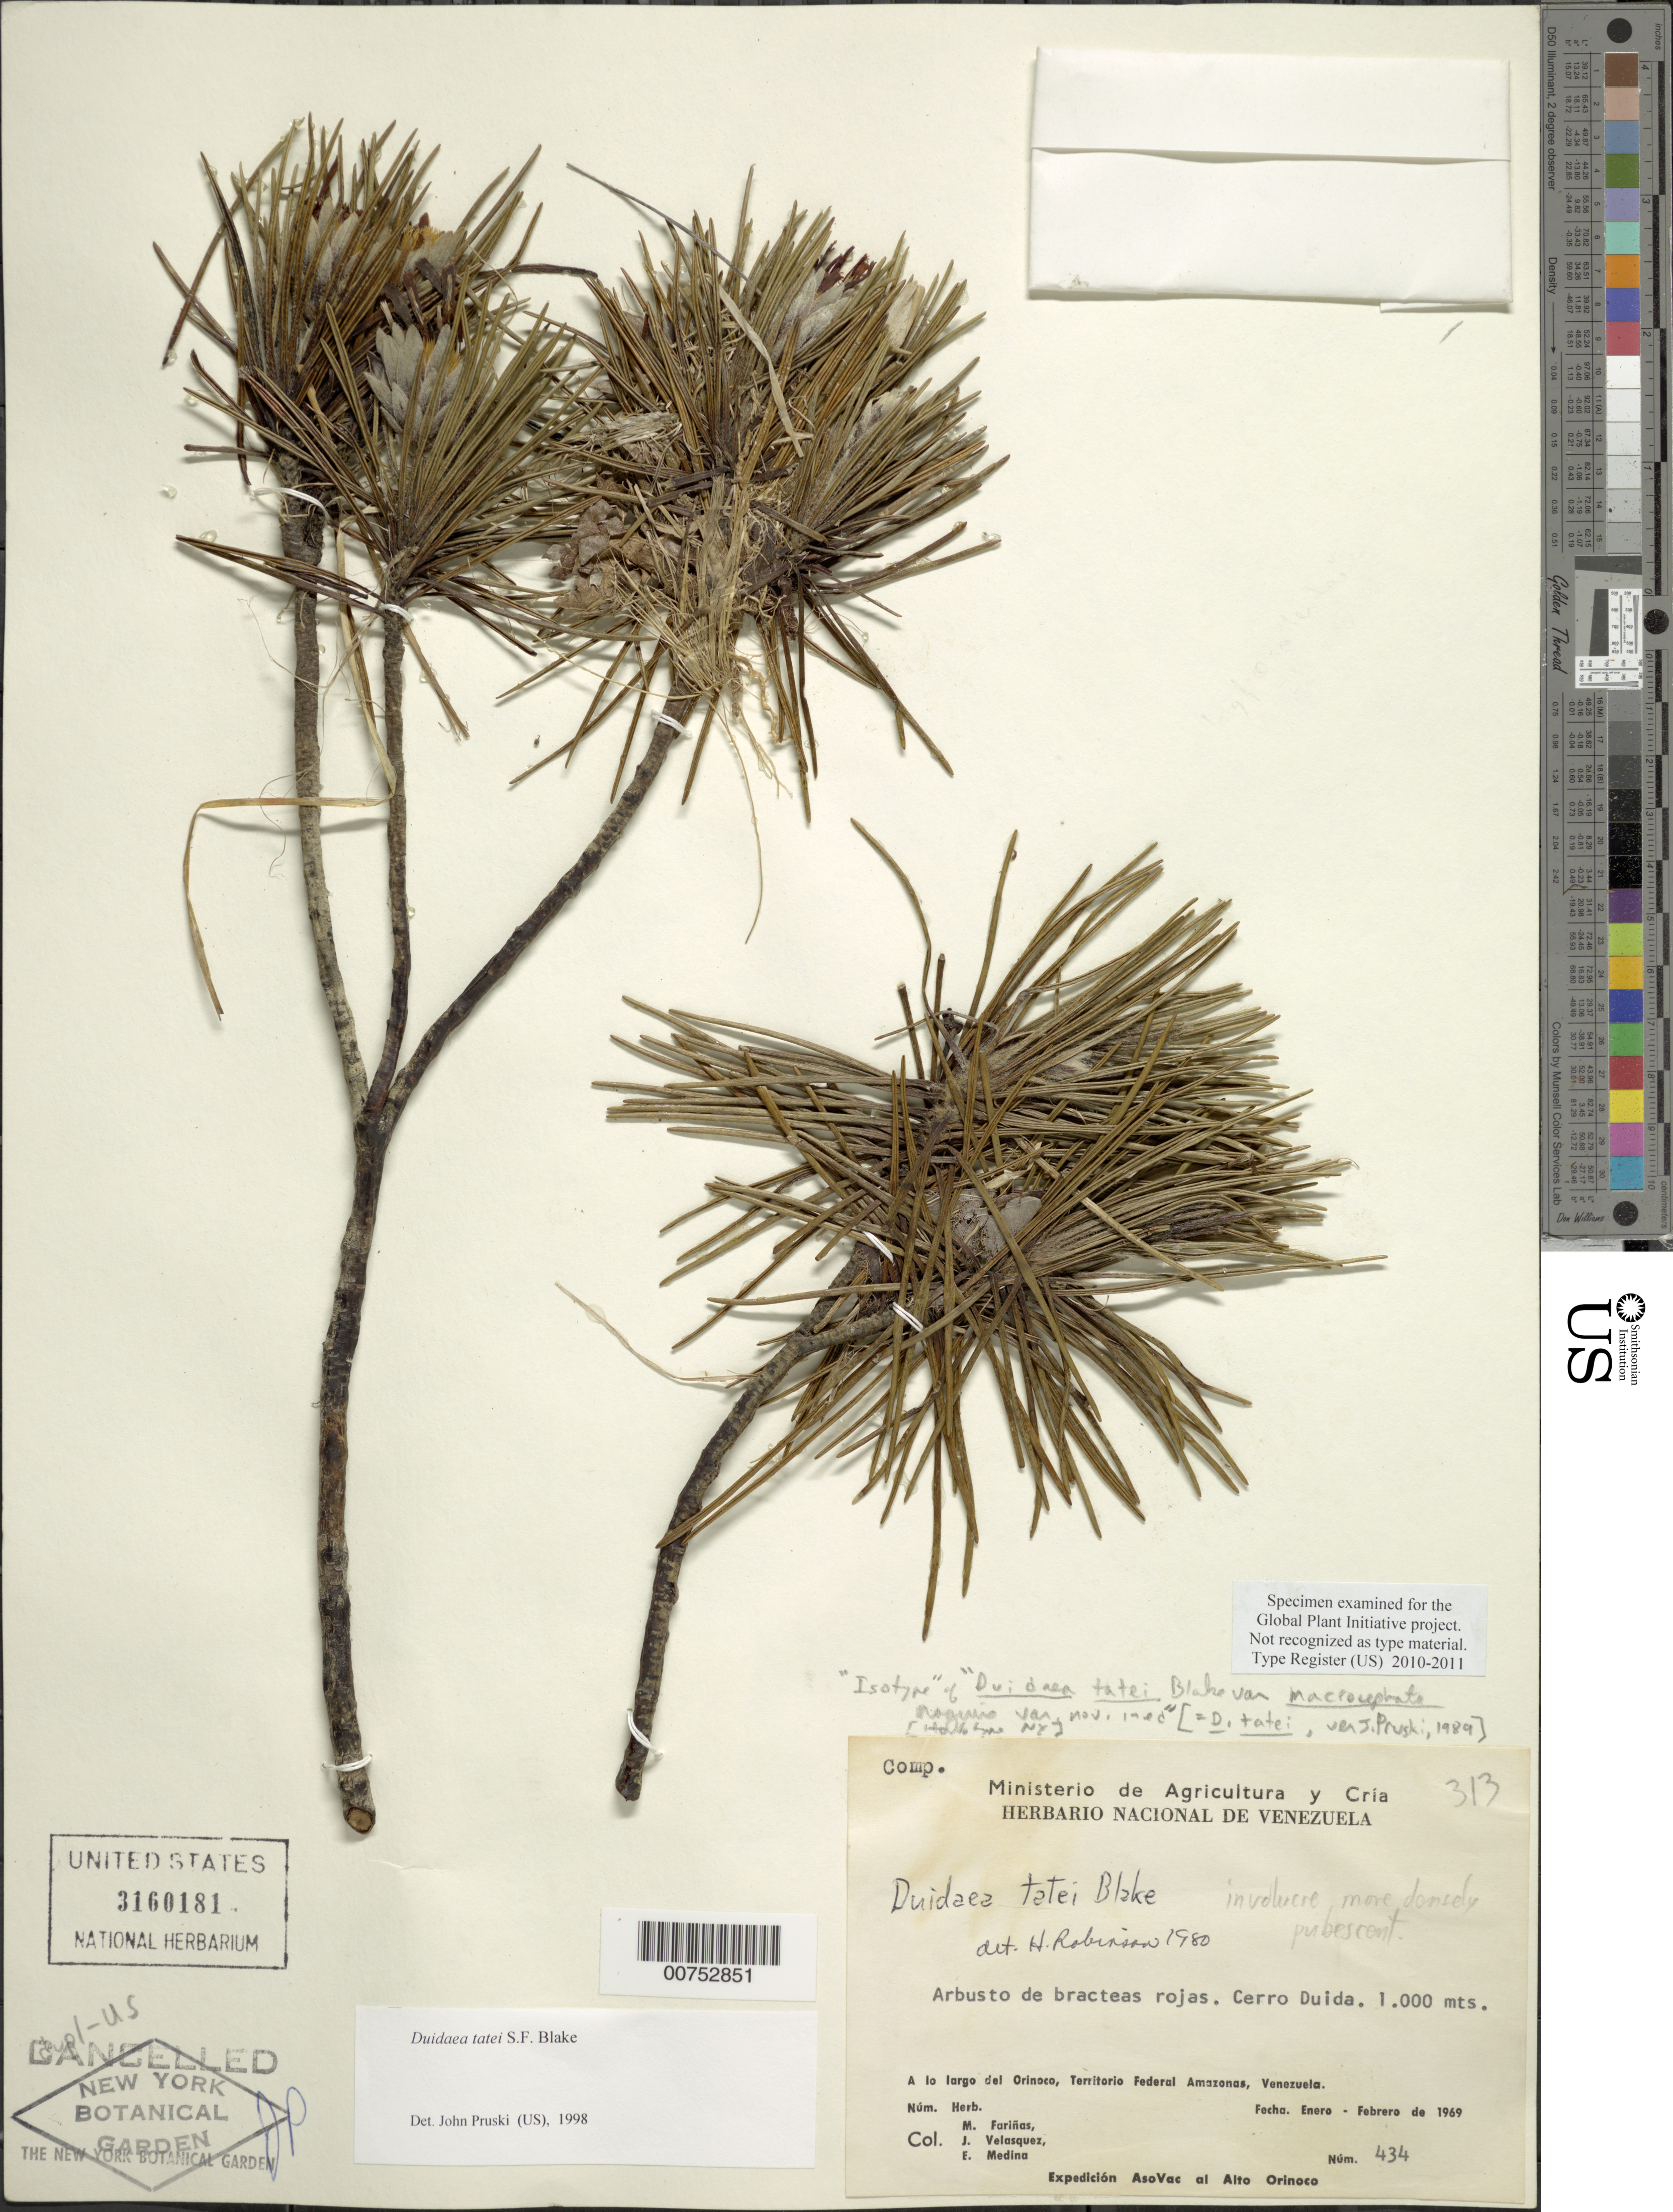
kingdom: Plantae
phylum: Tracheophyta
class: Magnoliopsida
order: Asterales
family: Asteraceae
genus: Duidaea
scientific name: Duidaea tatei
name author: S.F. Blake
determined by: Pruski, J. F.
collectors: M. Fariñas, J. Velasquez & E. Medina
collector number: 434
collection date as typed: Jan-69 to Feb-69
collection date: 1969-01/1969-02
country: Venezuela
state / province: Amazonas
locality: Cerro Duida, Río Orinoco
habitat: Cerro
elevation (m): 1000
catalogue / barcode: US 3160181